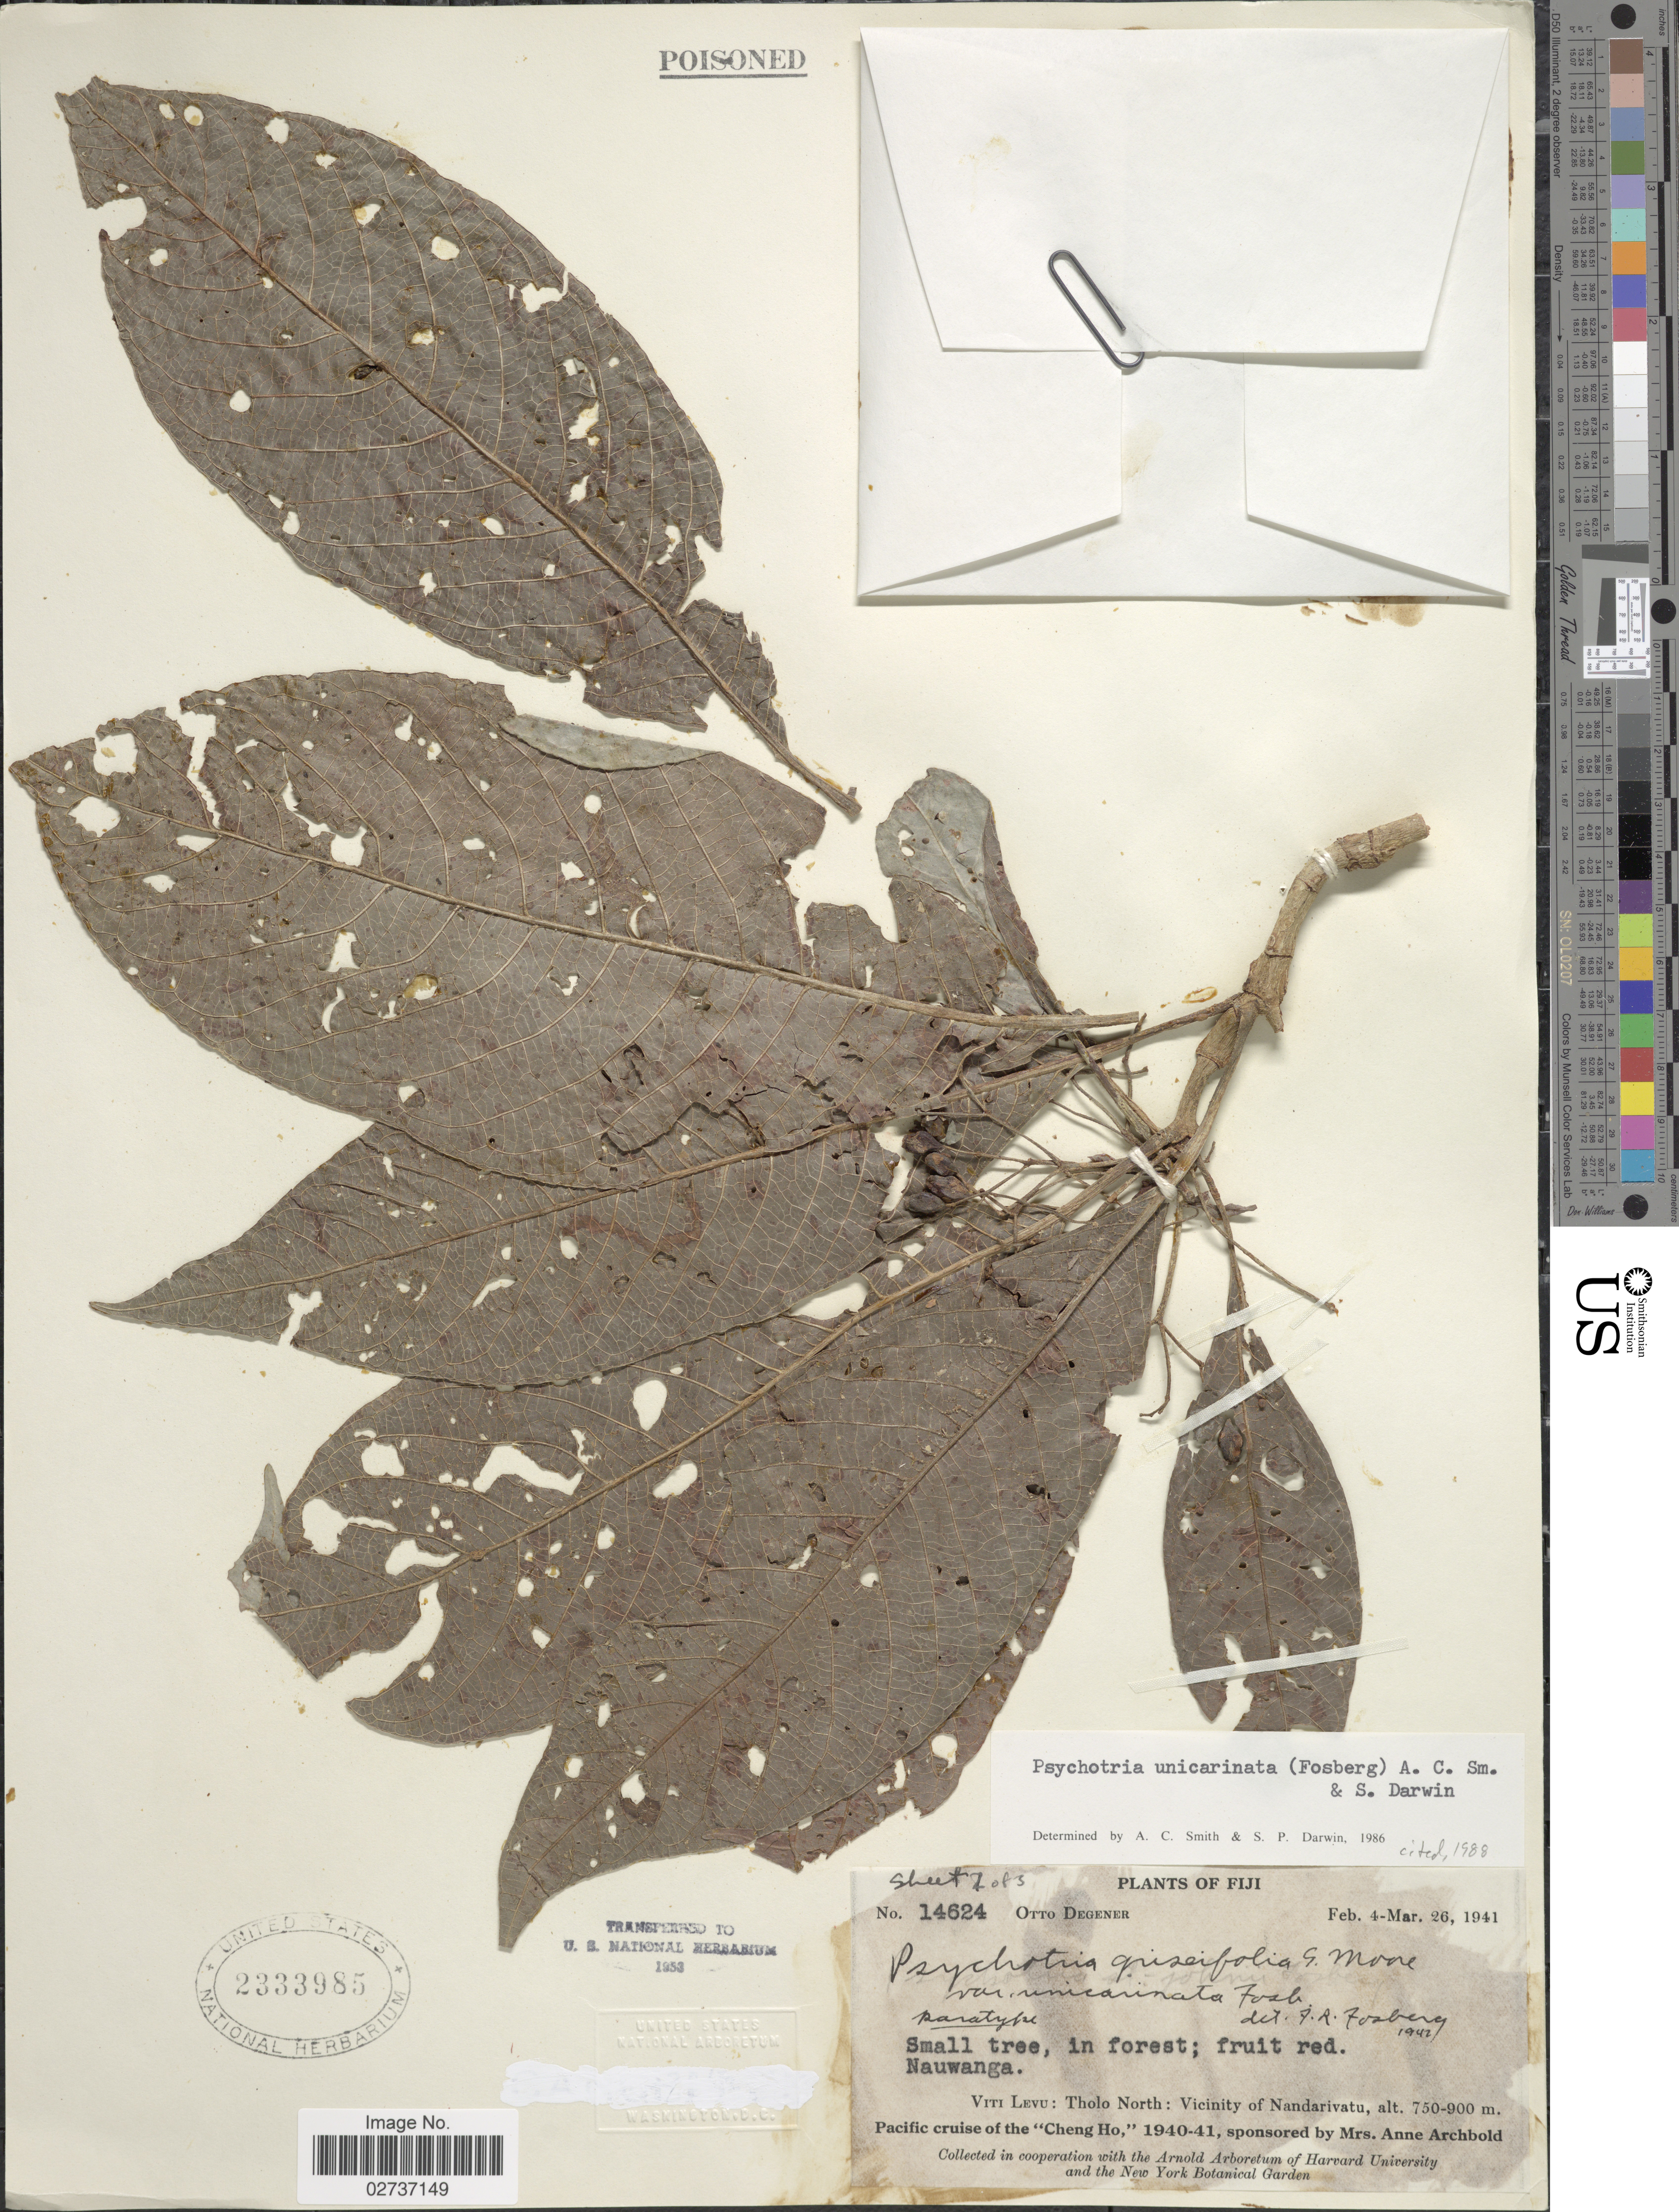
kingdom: Plantae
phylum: Tracheophyta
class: Magnoliopsida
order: Gentianales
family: Rubiaceae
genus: Psychotria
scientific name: Psychotria unicarinata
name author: (Fosberg) A.C. Sm. & S.P. Darwin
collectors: O. Degener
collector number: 14624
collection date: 1941-02-04/1941-03-26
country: Fiji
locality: Viti Levu: Tholo North: Vicinity of Nandarivatu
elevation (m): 750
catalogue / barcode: US 2333985